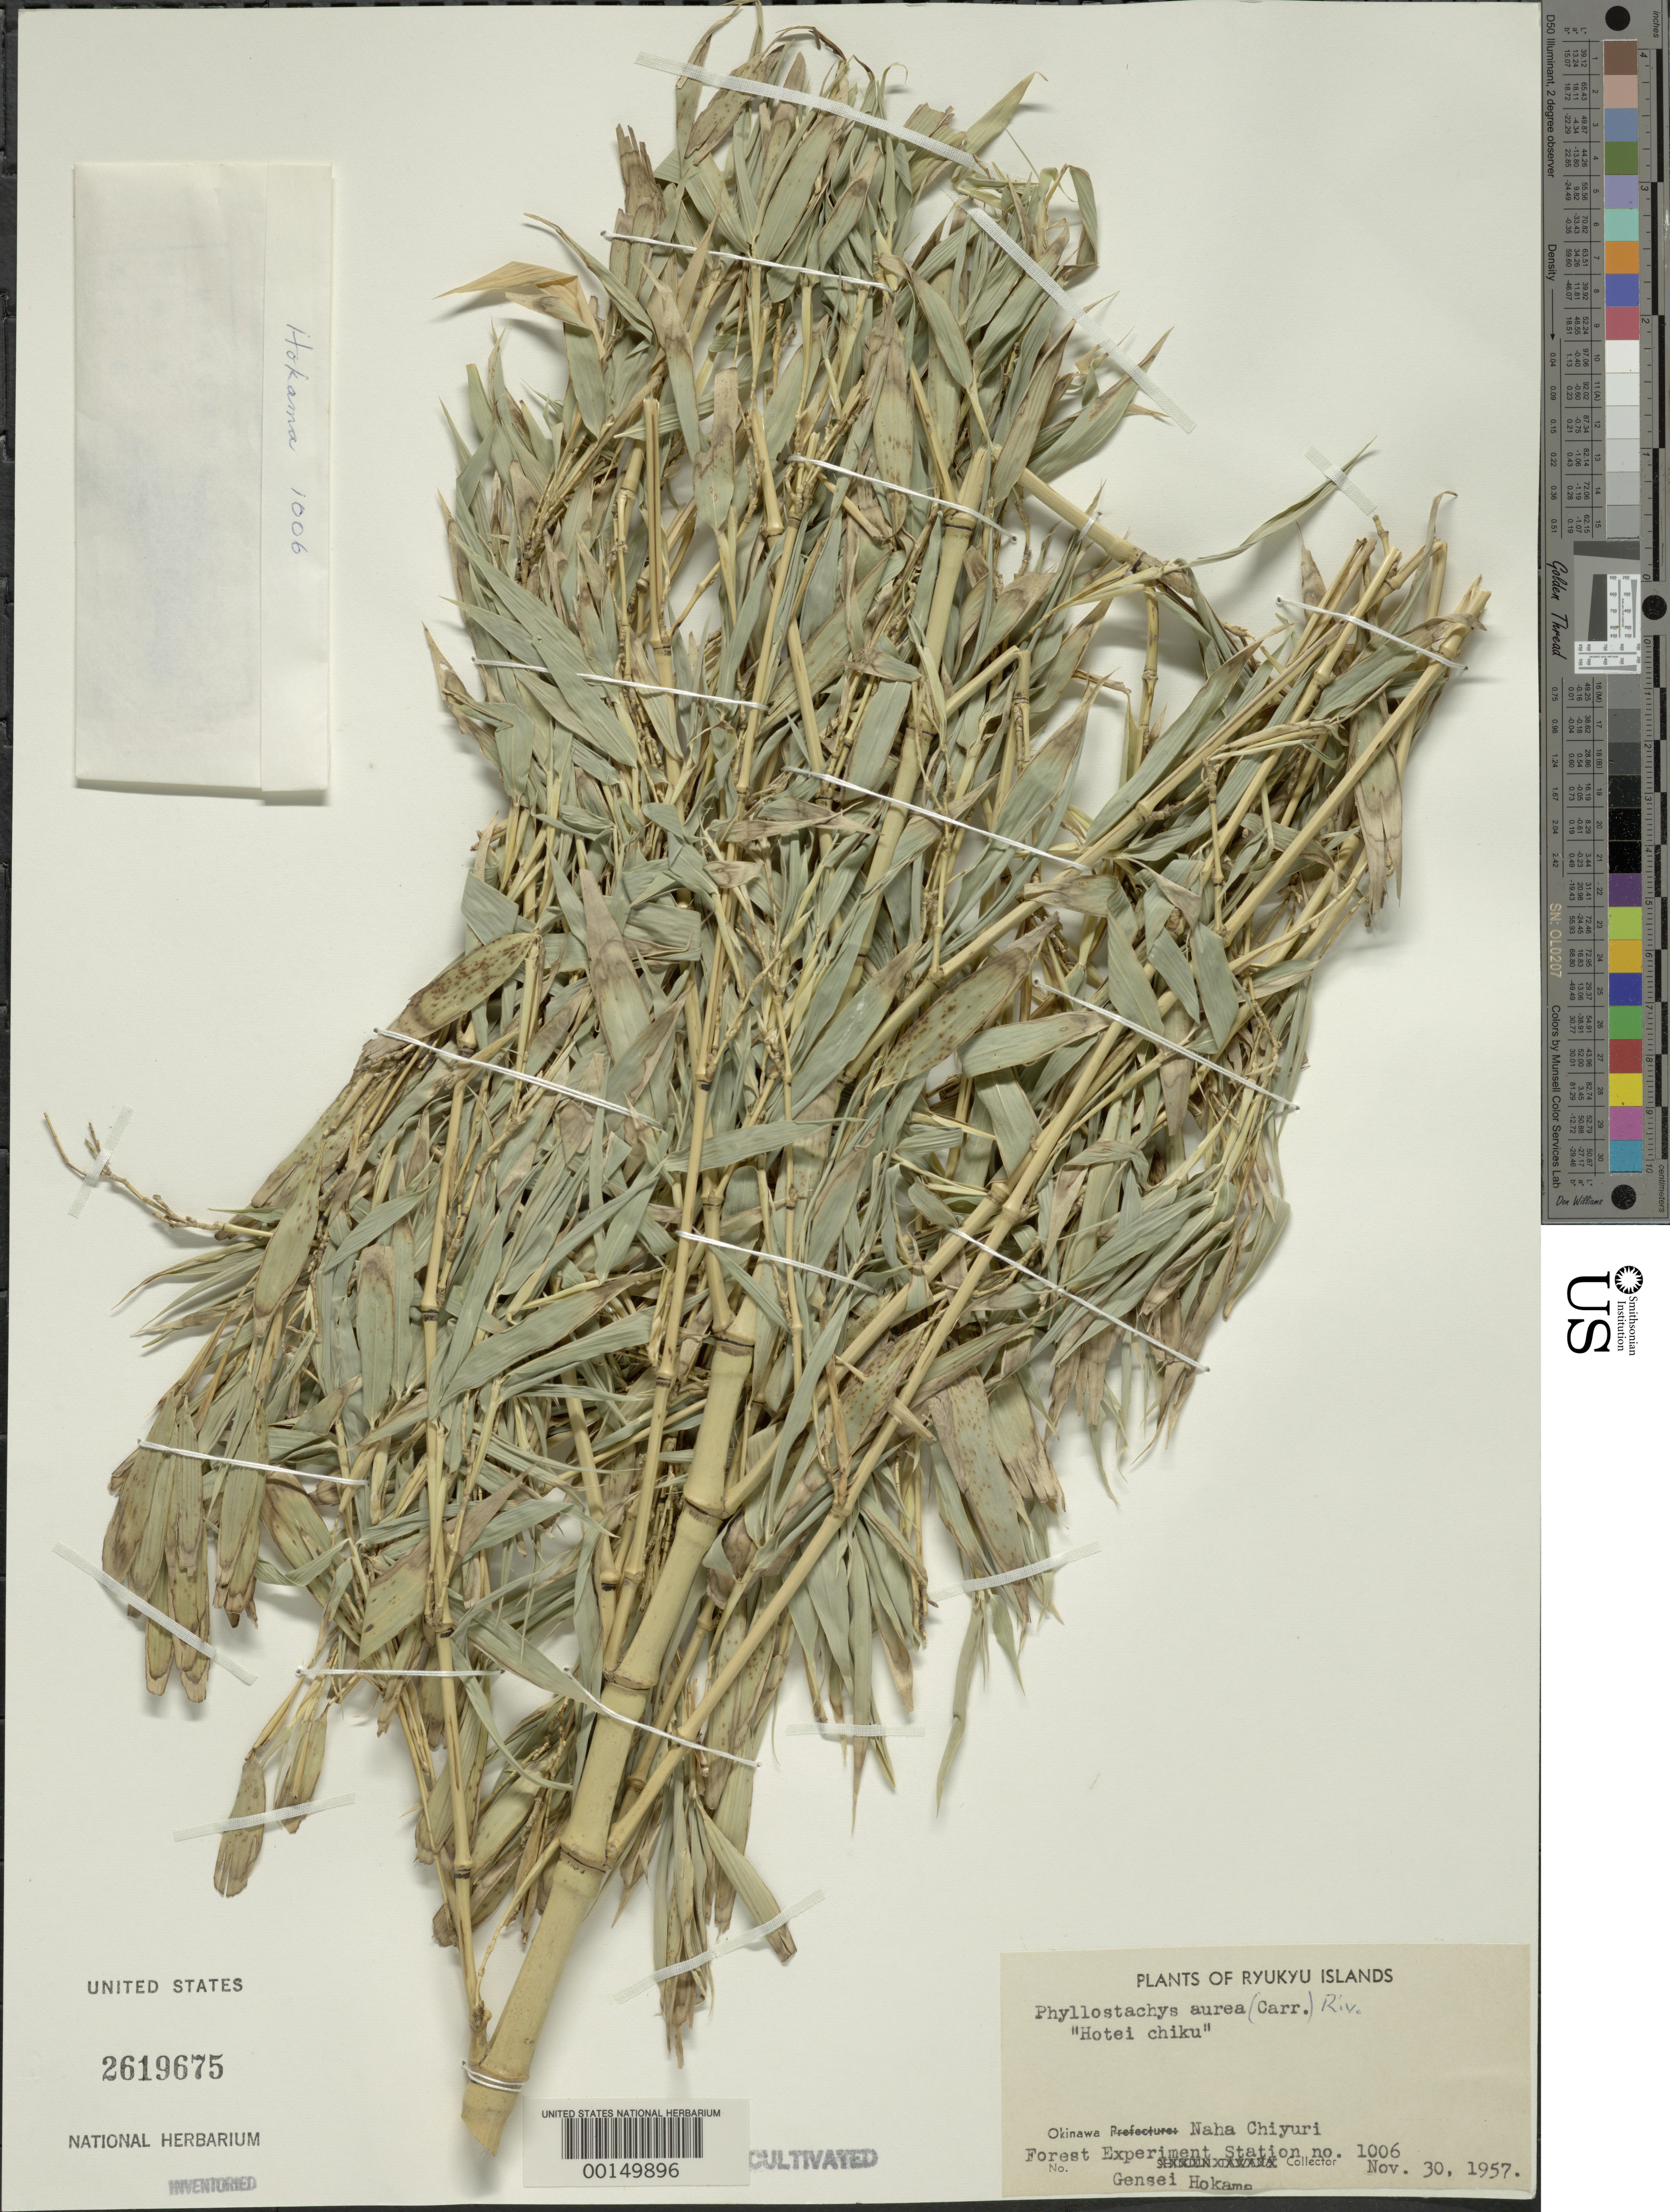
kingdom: Plantae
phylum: Tracheophyta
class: Liliopsida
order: Poales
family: Poaceae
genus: Phyllostachys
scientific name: Phyllostachys aurea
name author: Rivière & C. Rivière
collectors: G. Hokama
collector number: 1006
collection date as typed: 30 Nov 1957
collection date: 1957-11-30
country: Japan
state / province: Okinawa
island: Ryukyu Is.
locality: Naha chiyuri, forest exper. station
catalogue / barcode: US 2619675